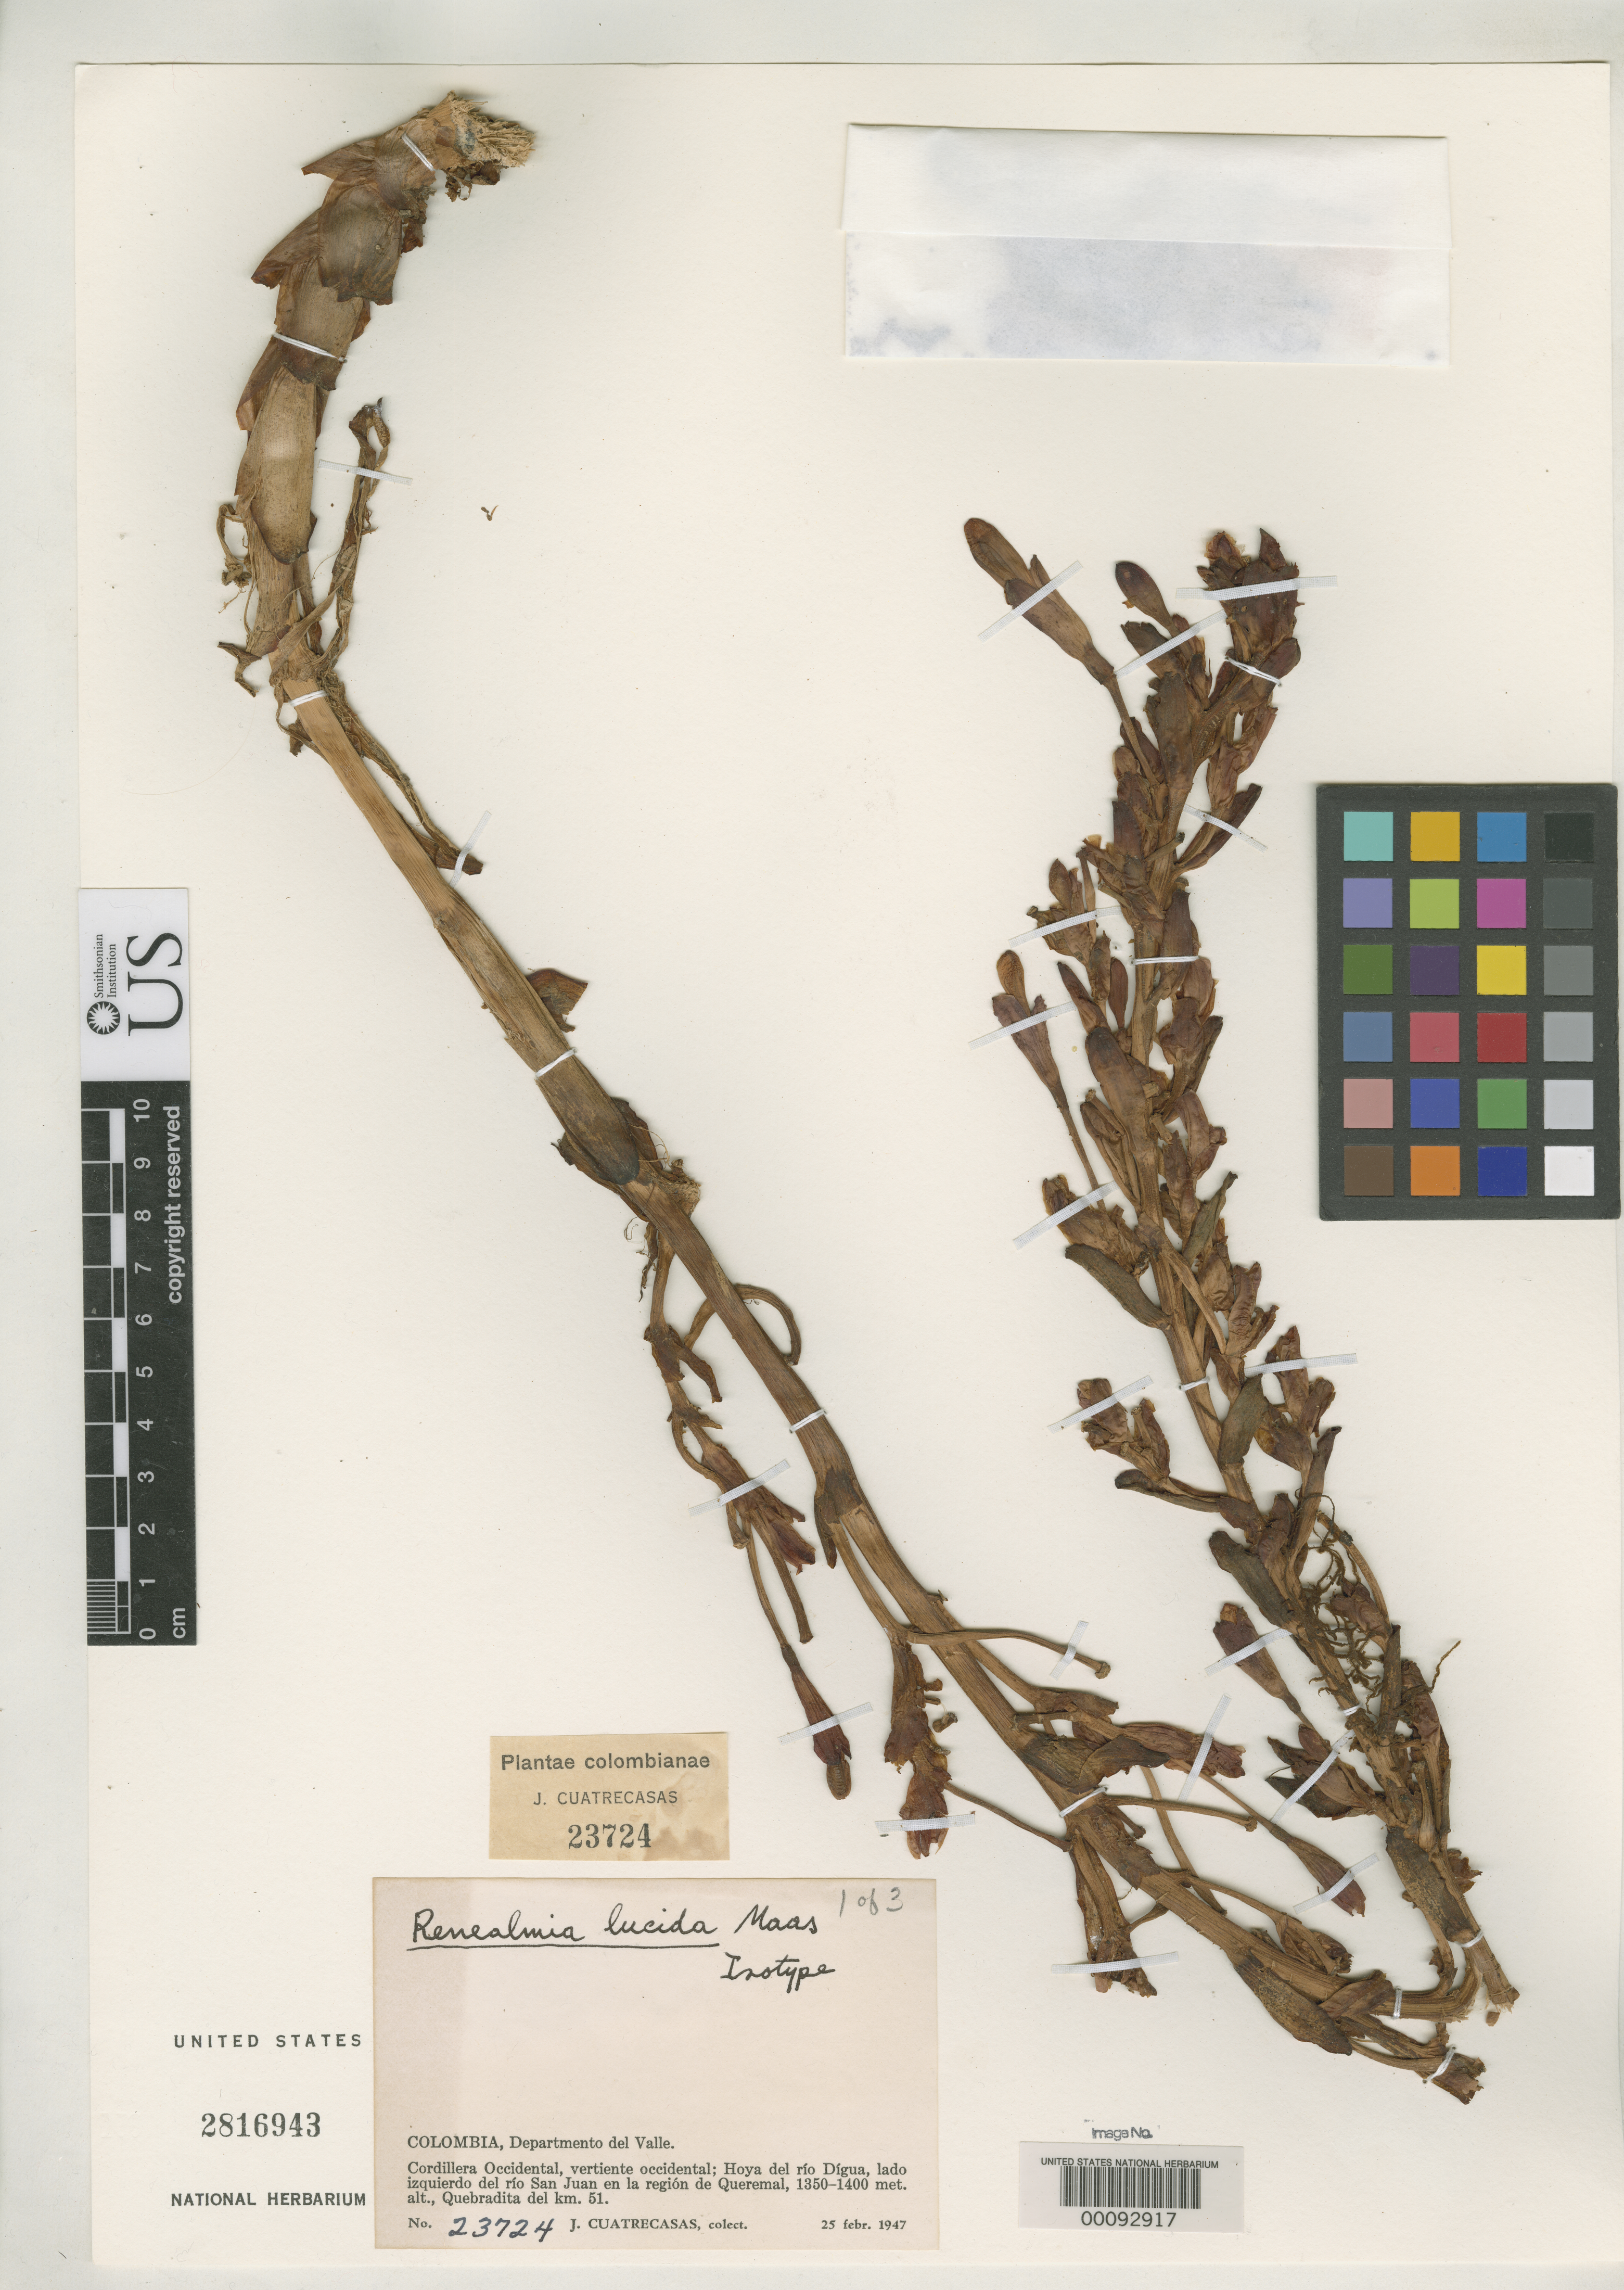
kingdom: Plantae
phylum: Tracheophyta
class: Liliopsida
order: Zingiberales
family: Zingiberaceae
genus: Renealmia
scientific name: Renealmia lucida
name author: Maas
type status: Isotype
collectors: J. Cuatrecasas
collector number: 23724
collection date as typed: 25 Feb 1947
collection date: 1947-02-25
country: Colombia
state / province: Valle del Cauca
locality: Cordillera Occidental, mouth of Rio Digua, Rio San Juan, Queremal.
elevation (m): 1350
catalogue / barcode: US 2816943